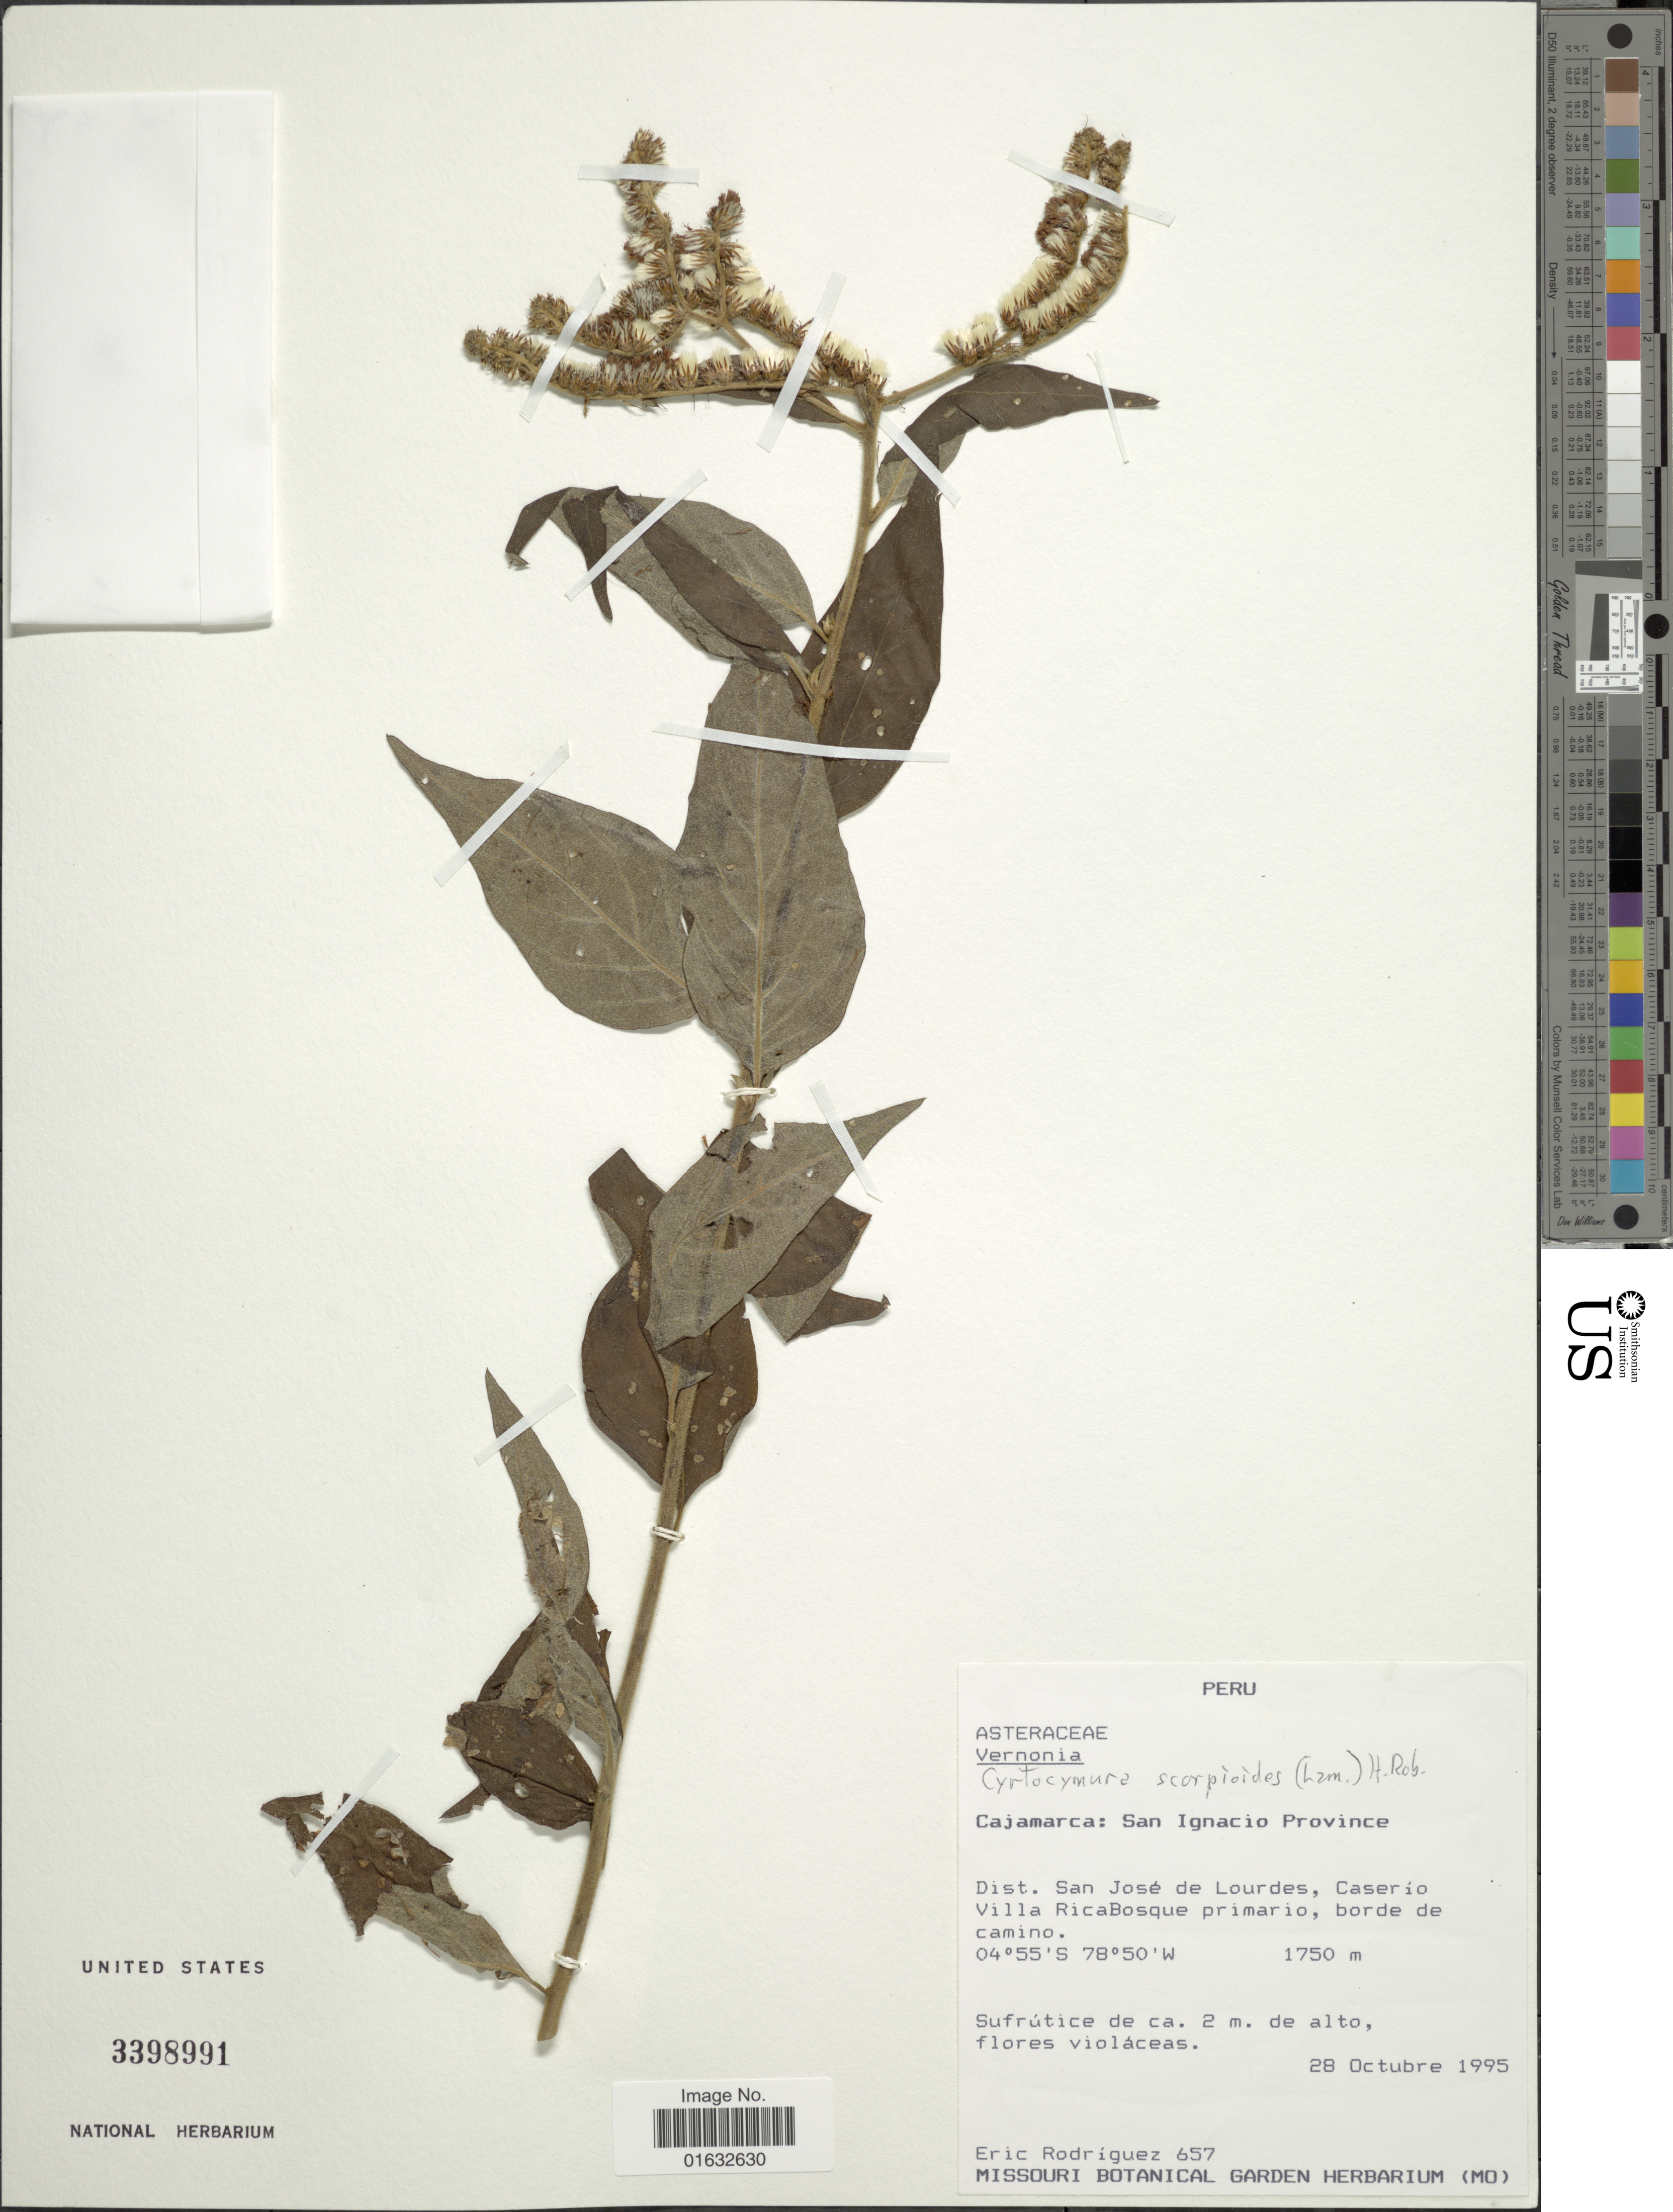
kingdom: Plantae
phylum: Tracheophyta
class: Magnoliopsida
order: Asterales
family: Asteraceae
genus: Cyrtocymura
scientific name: Cyrtocymura scorpioides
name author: (Lam.) H. Rob.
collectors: E. Rodriguez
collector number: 657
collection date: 1995-10-28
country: Peru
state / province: Cajamarca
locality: San Ignacio Province. Dist. San Jose de Lourdes, Caserio Villa Ricabosque primario, borde de camino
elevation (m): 1750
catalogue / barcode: US 3398991